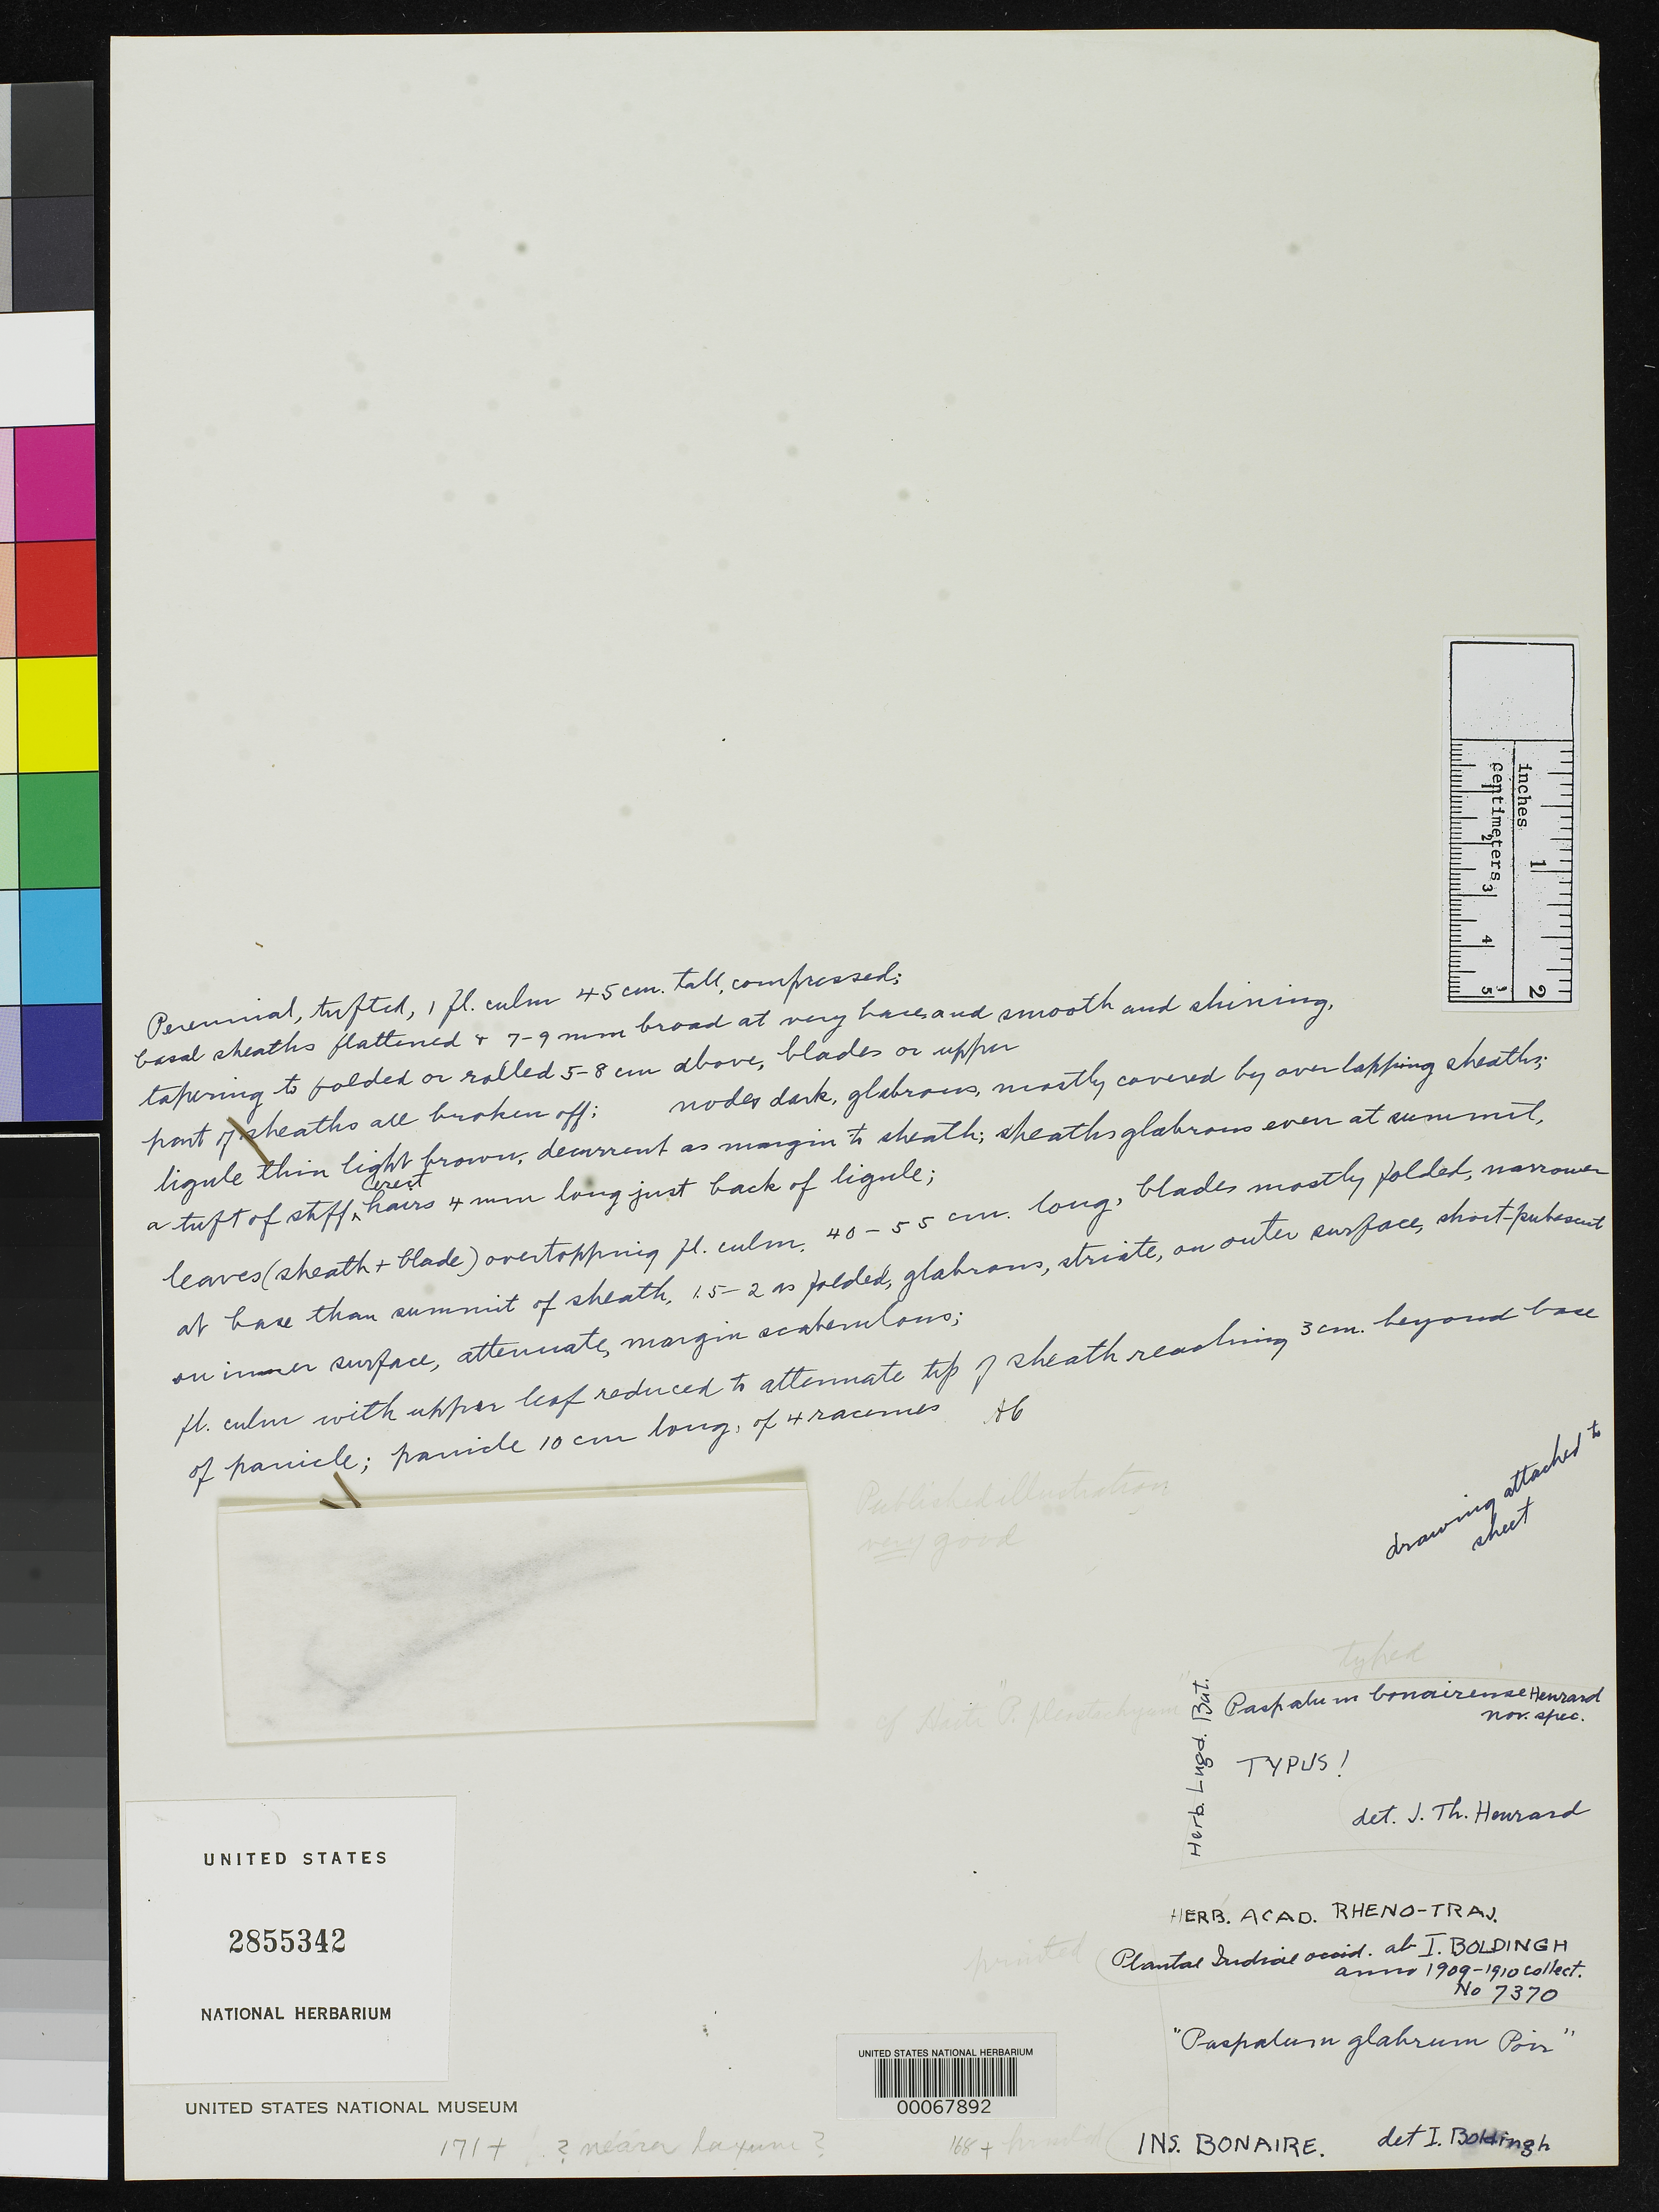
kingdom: Plantae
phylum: Tracheophyta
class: Liliopsida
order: Poales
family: Poaceae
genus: Paspalum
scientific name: Paspalum bonairense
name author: Henr.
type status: Type Fragment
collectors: I. Boldingh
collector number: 7370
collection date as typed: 1909 to -- --- 1910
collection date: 1909/1910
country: Netherlands Antilles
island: Bonaire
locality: Calcareous hills near Bolivia.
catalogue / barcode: US 2855342